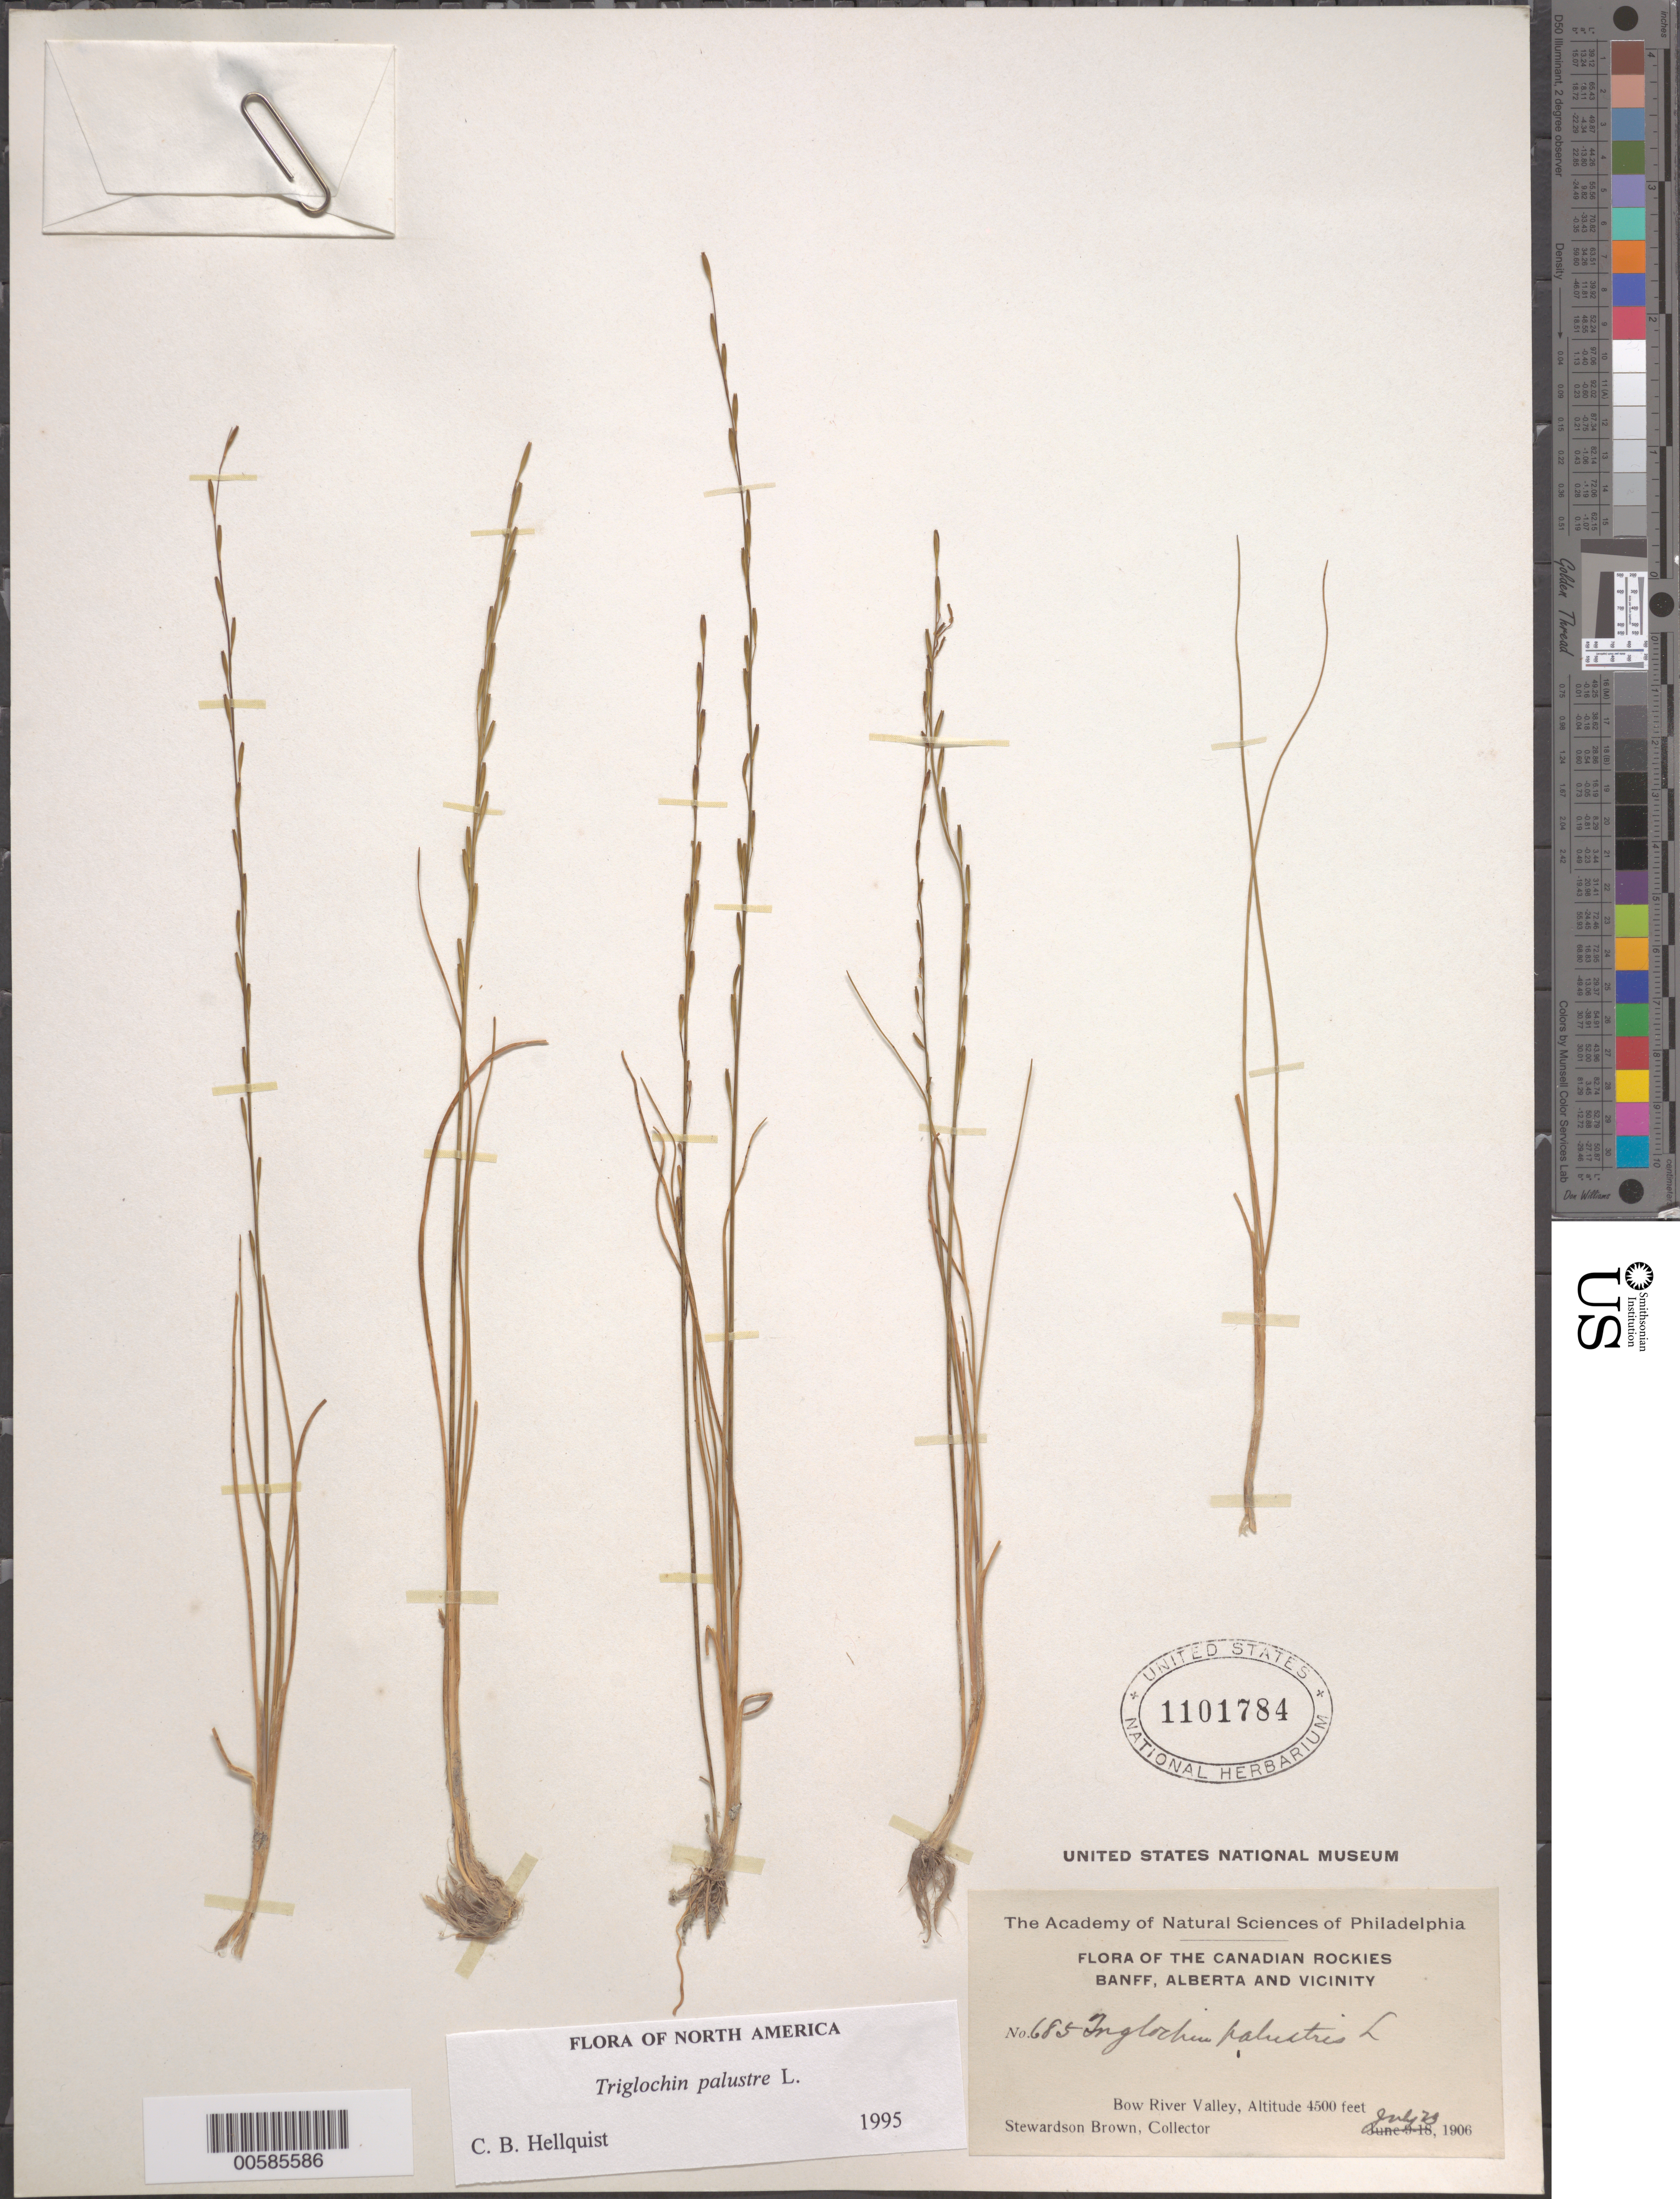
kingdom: Plantae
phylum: Tracheophyta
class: Liliopsida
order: Alismatales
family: Juncaginaceae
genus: Triglochin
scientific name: Triglochin palustris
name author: L.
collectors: S. Brown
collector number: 685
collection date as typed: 29 Jul 1906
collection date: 1906-07-29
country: Canada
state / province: Alberta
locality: Bow River Valley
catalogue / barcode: US 1101784